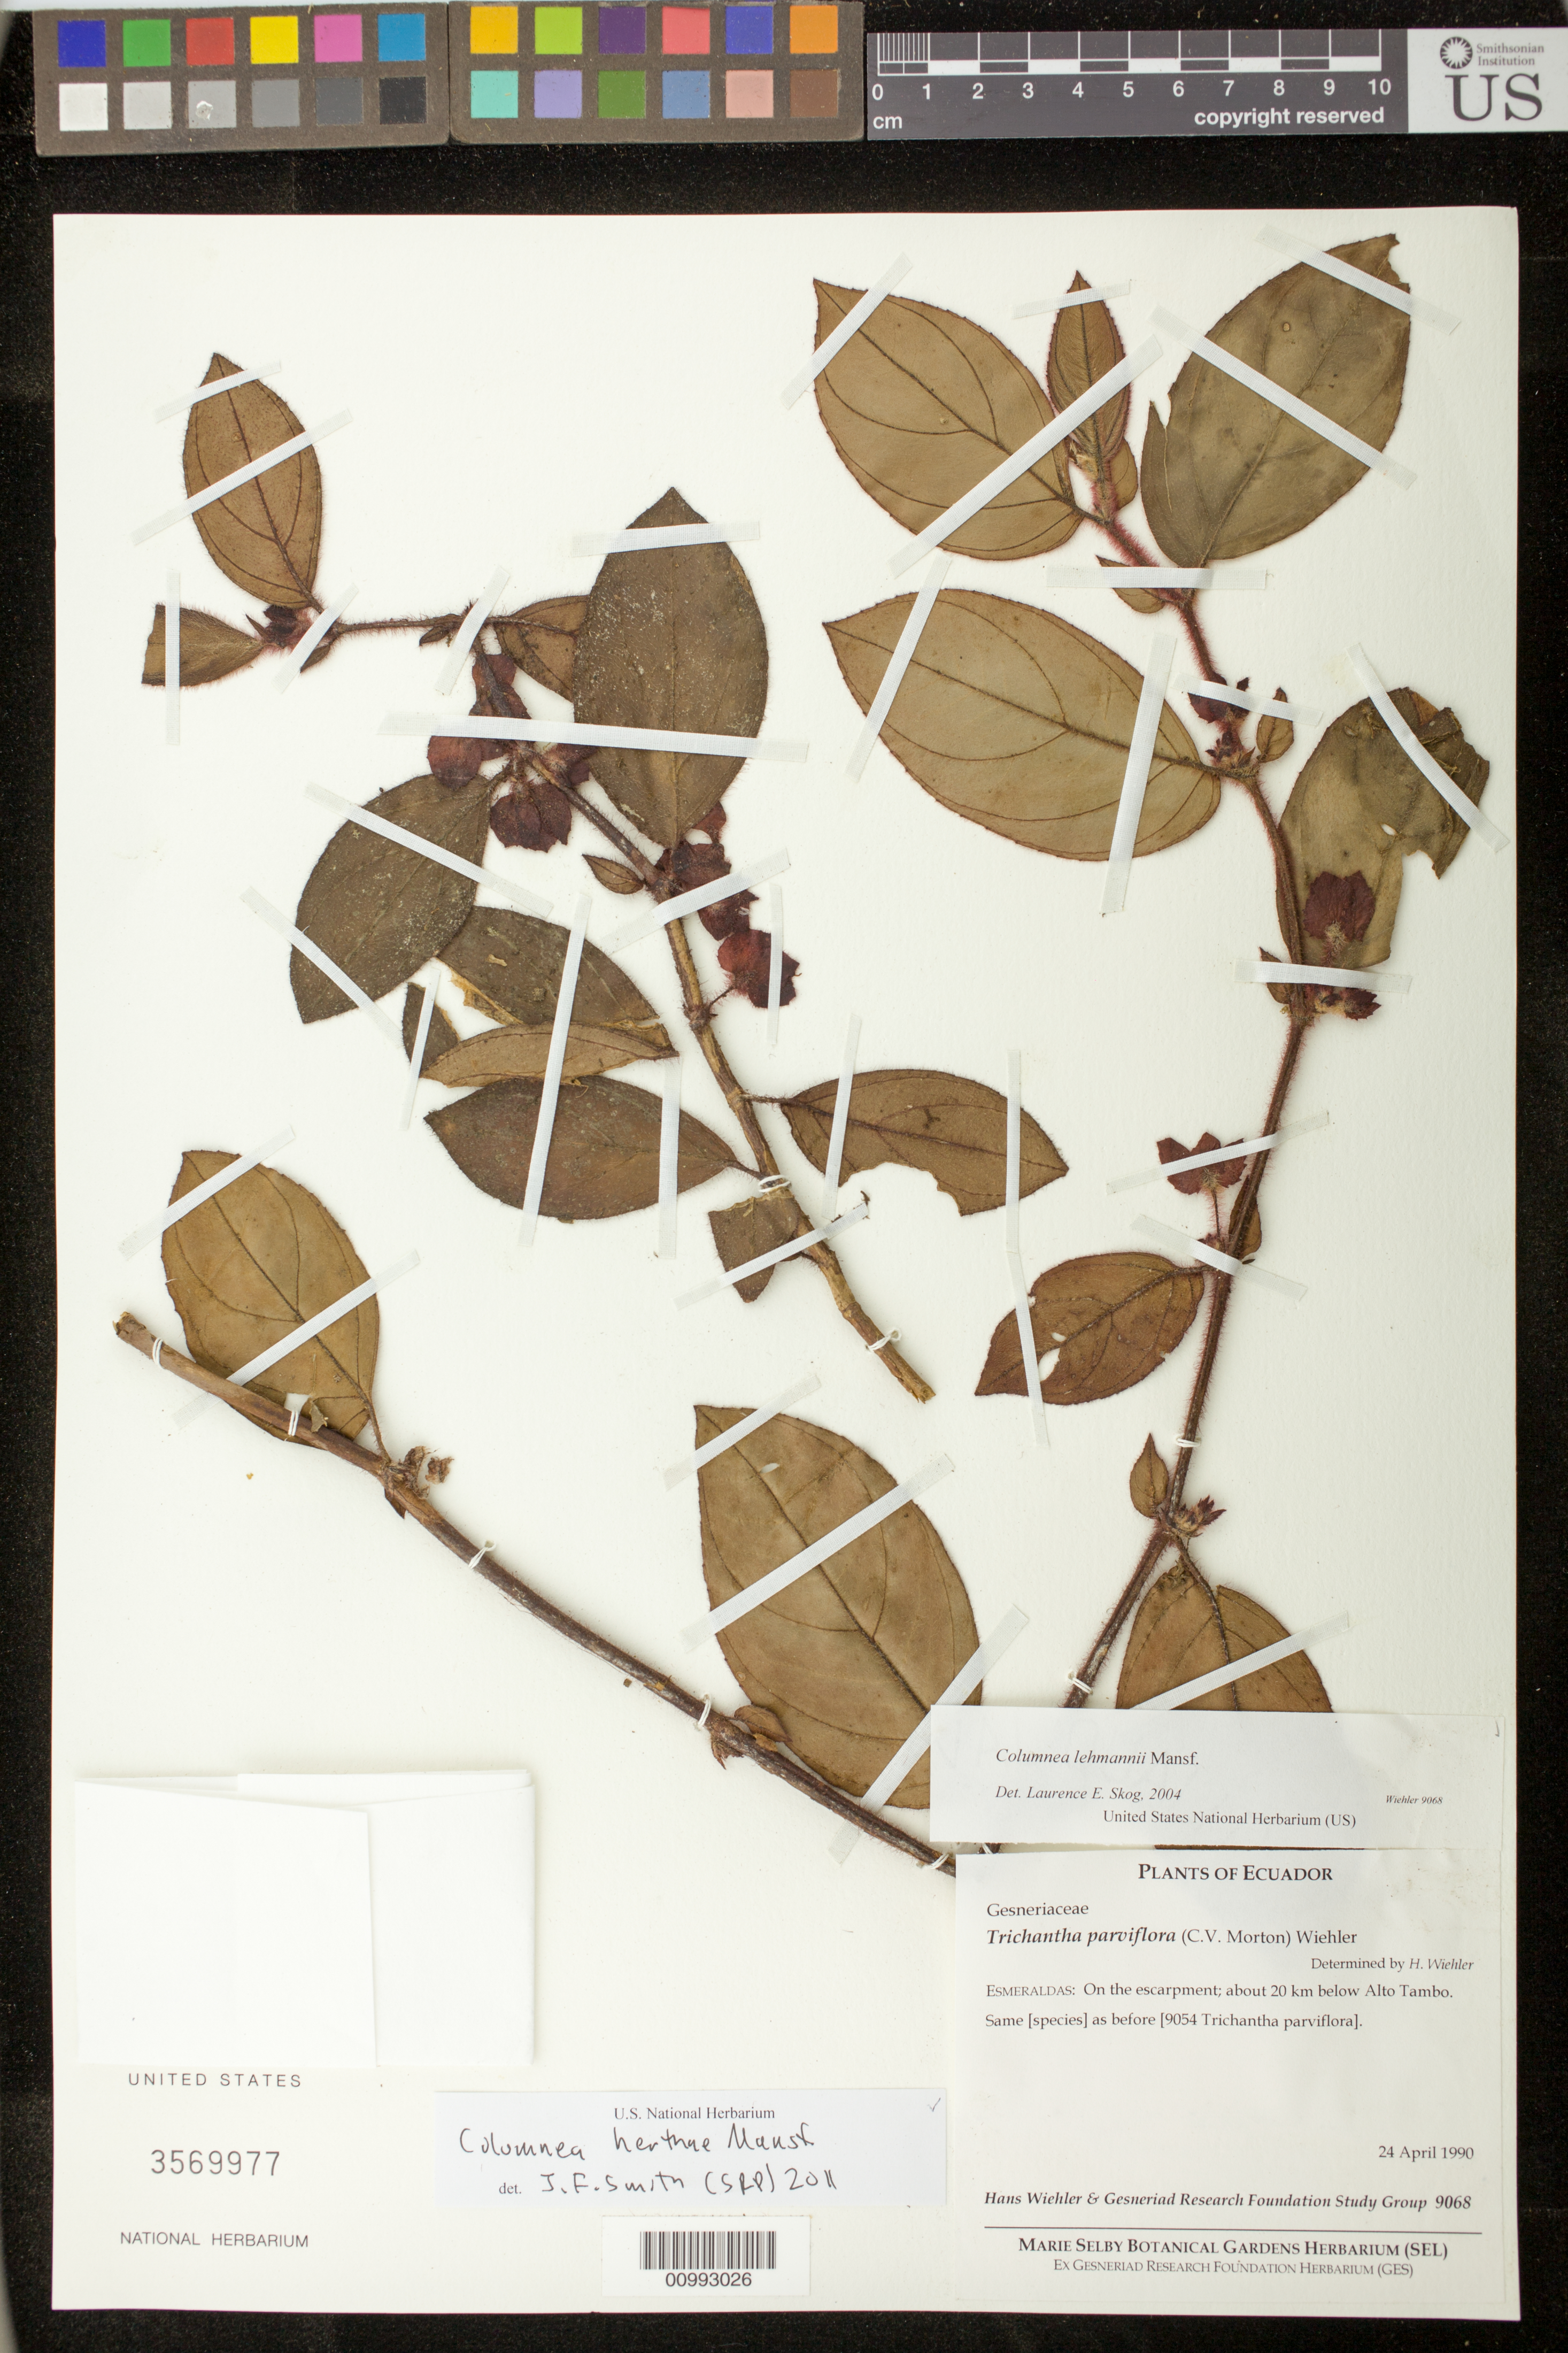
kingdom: Plantae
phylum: Tracheophyta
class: Magnoliopsida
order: Lamiales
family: Gesneriaceae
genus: Columnea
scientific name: Columnea herthae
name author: Mansf.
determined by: Smith, J. F.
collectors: H. J. Wiehler & GRF Study Group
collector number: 9068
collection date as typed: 24 Apr 1990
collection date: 1990-04-24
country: Ecuador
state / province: Esmeraldas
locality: Esmeraldas: on the escarpment; about 20 km below Alto Tambo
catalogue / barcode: US 3569977